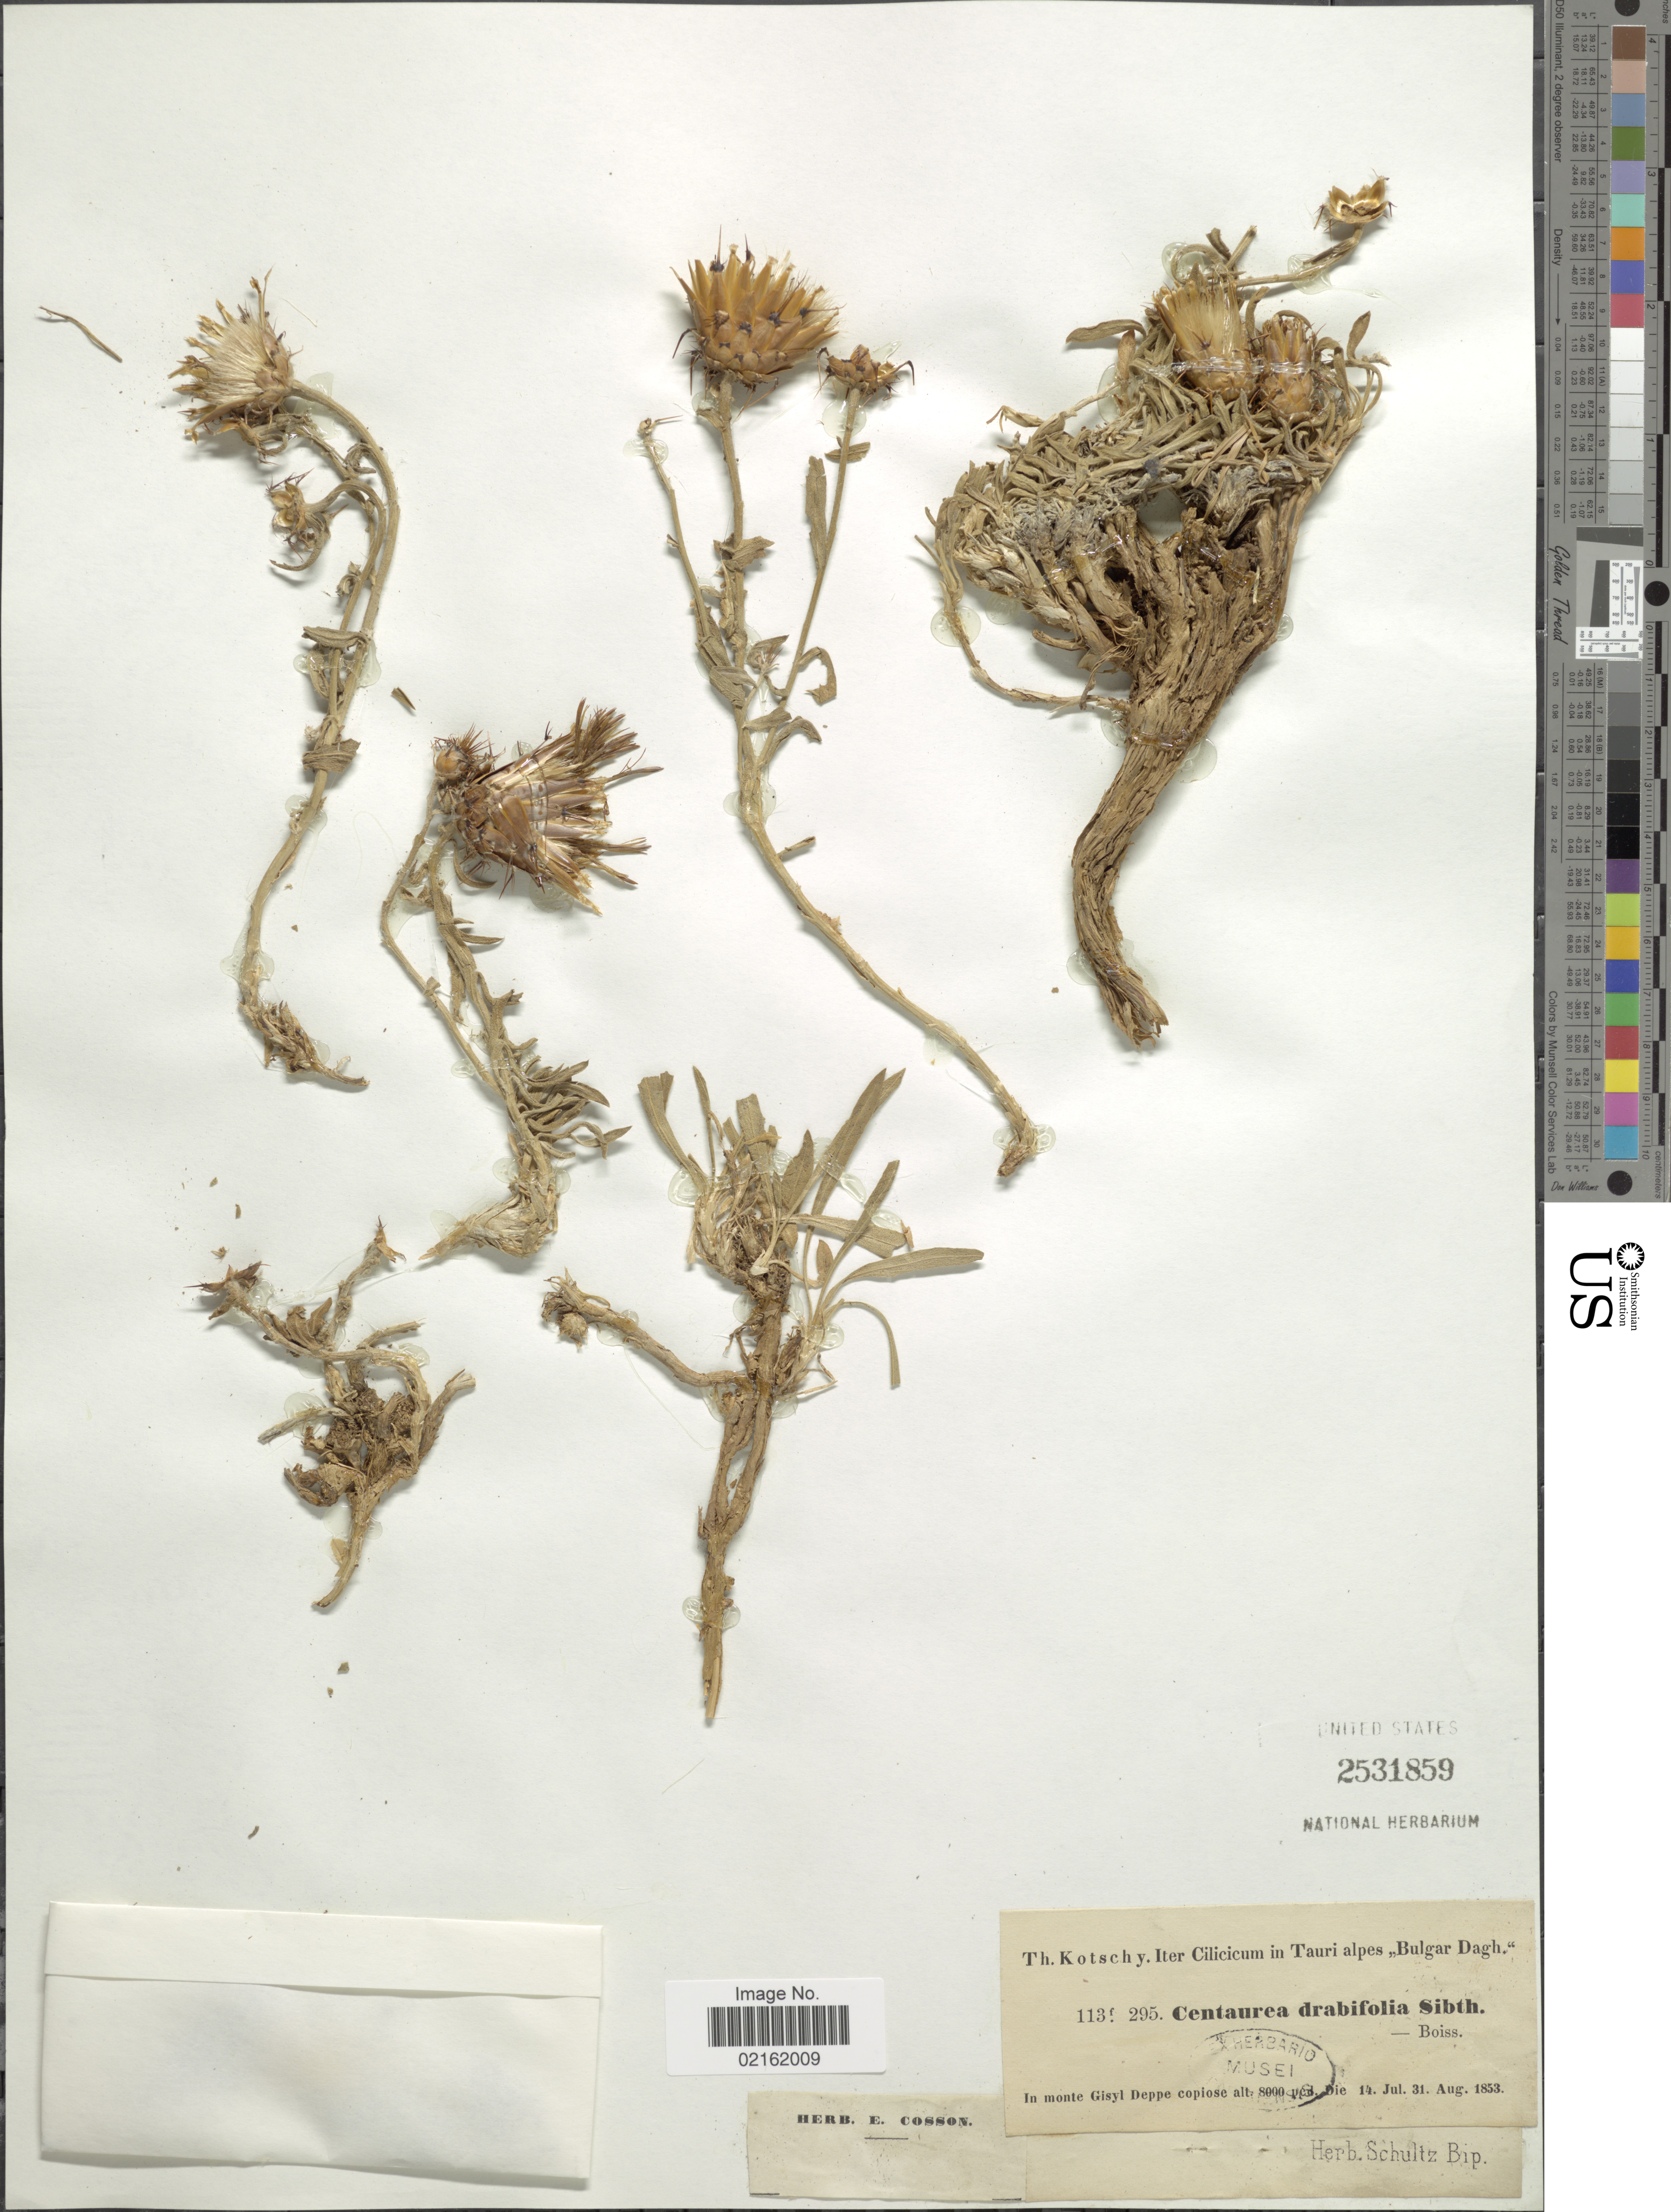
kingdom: Plantae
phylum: Tracheophyta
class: Magnoliopsida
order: Asterales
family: Asteraceae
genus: Centaurea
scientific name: Centaurea drabifolia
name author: Sm.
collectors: K. G. Kotschy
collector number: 113f295*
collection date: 1853-07-14/1853-08-31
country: Turkey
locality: Cilicicum in Tauri alpes "Bulgar Dagh", In monte Gisyl Deppe copiose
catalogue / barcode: US 2531859